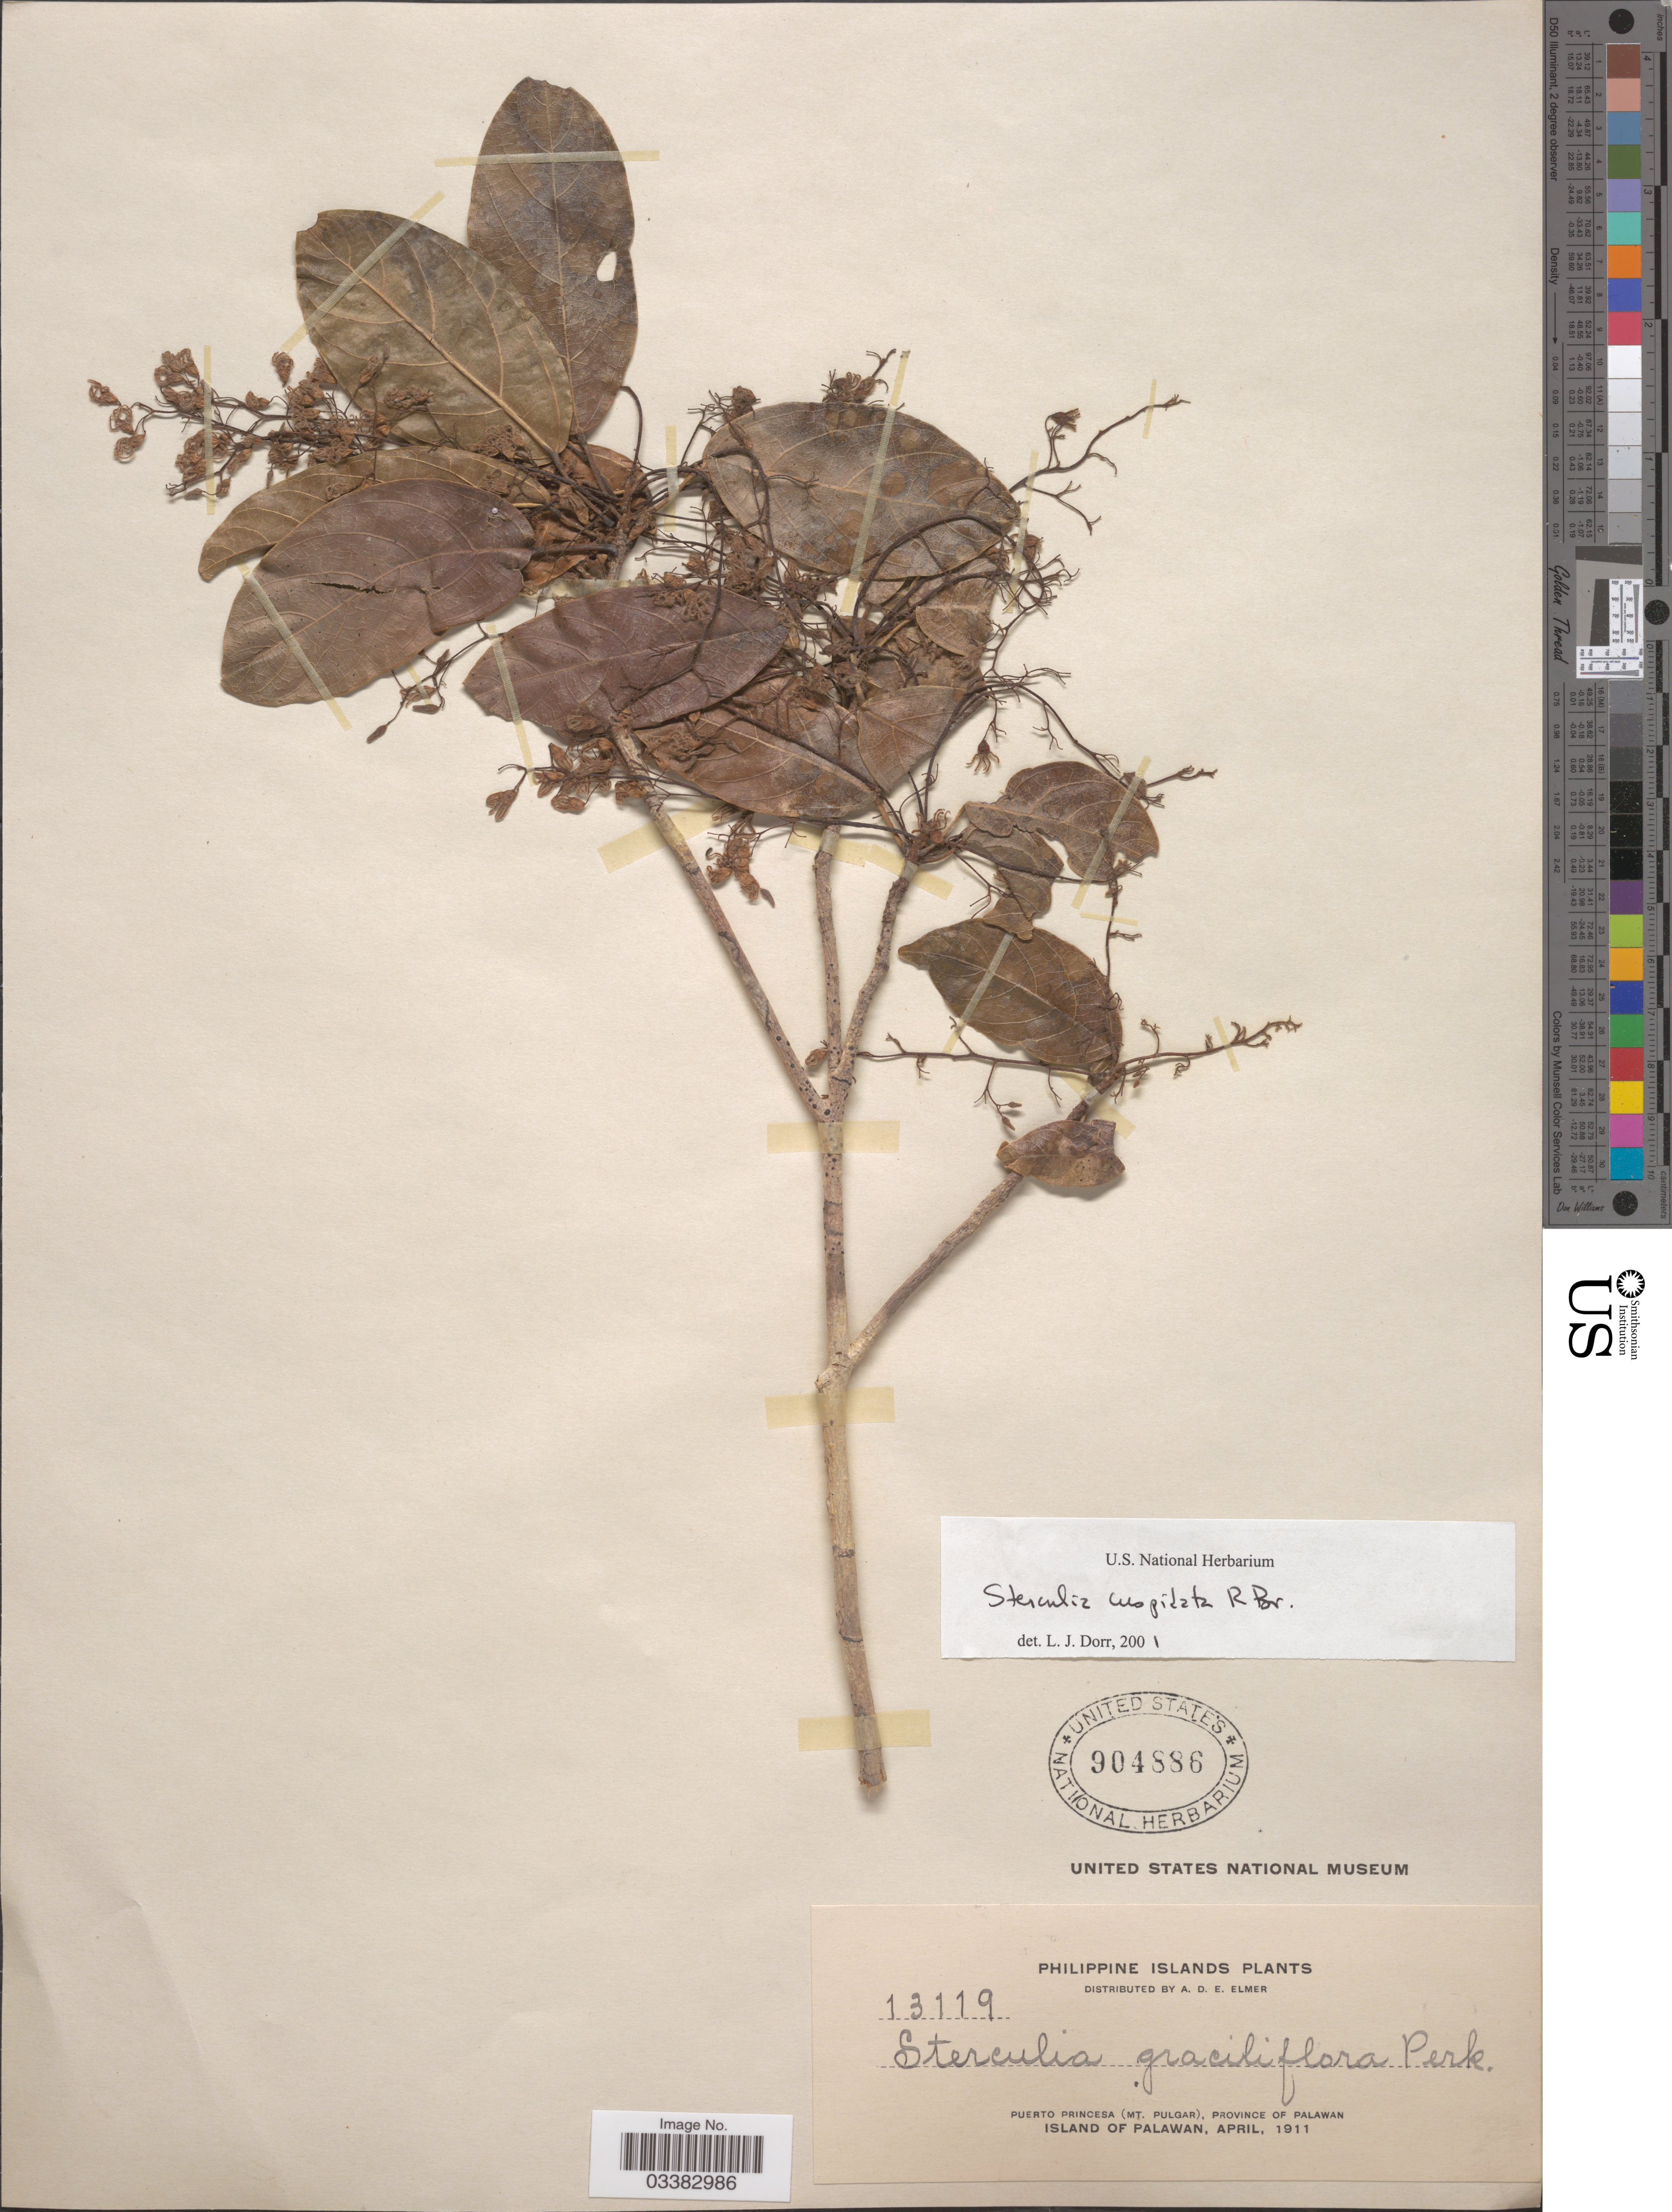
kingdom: Plantae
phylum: Tracheophyta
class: Magnoliopsida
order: Malvales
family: Malvaceae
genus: Sterculia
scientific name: Sterculia cuspidata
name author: R. Br.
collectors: A. D. E. Elmer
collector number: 13119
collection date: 1911-04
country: Philippines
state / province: Mimaropa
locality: Philippine Islands, Puerto Princesa (Mt. Pulgar), Province of Palawan, Island of Palawan.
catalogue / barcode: US 904886